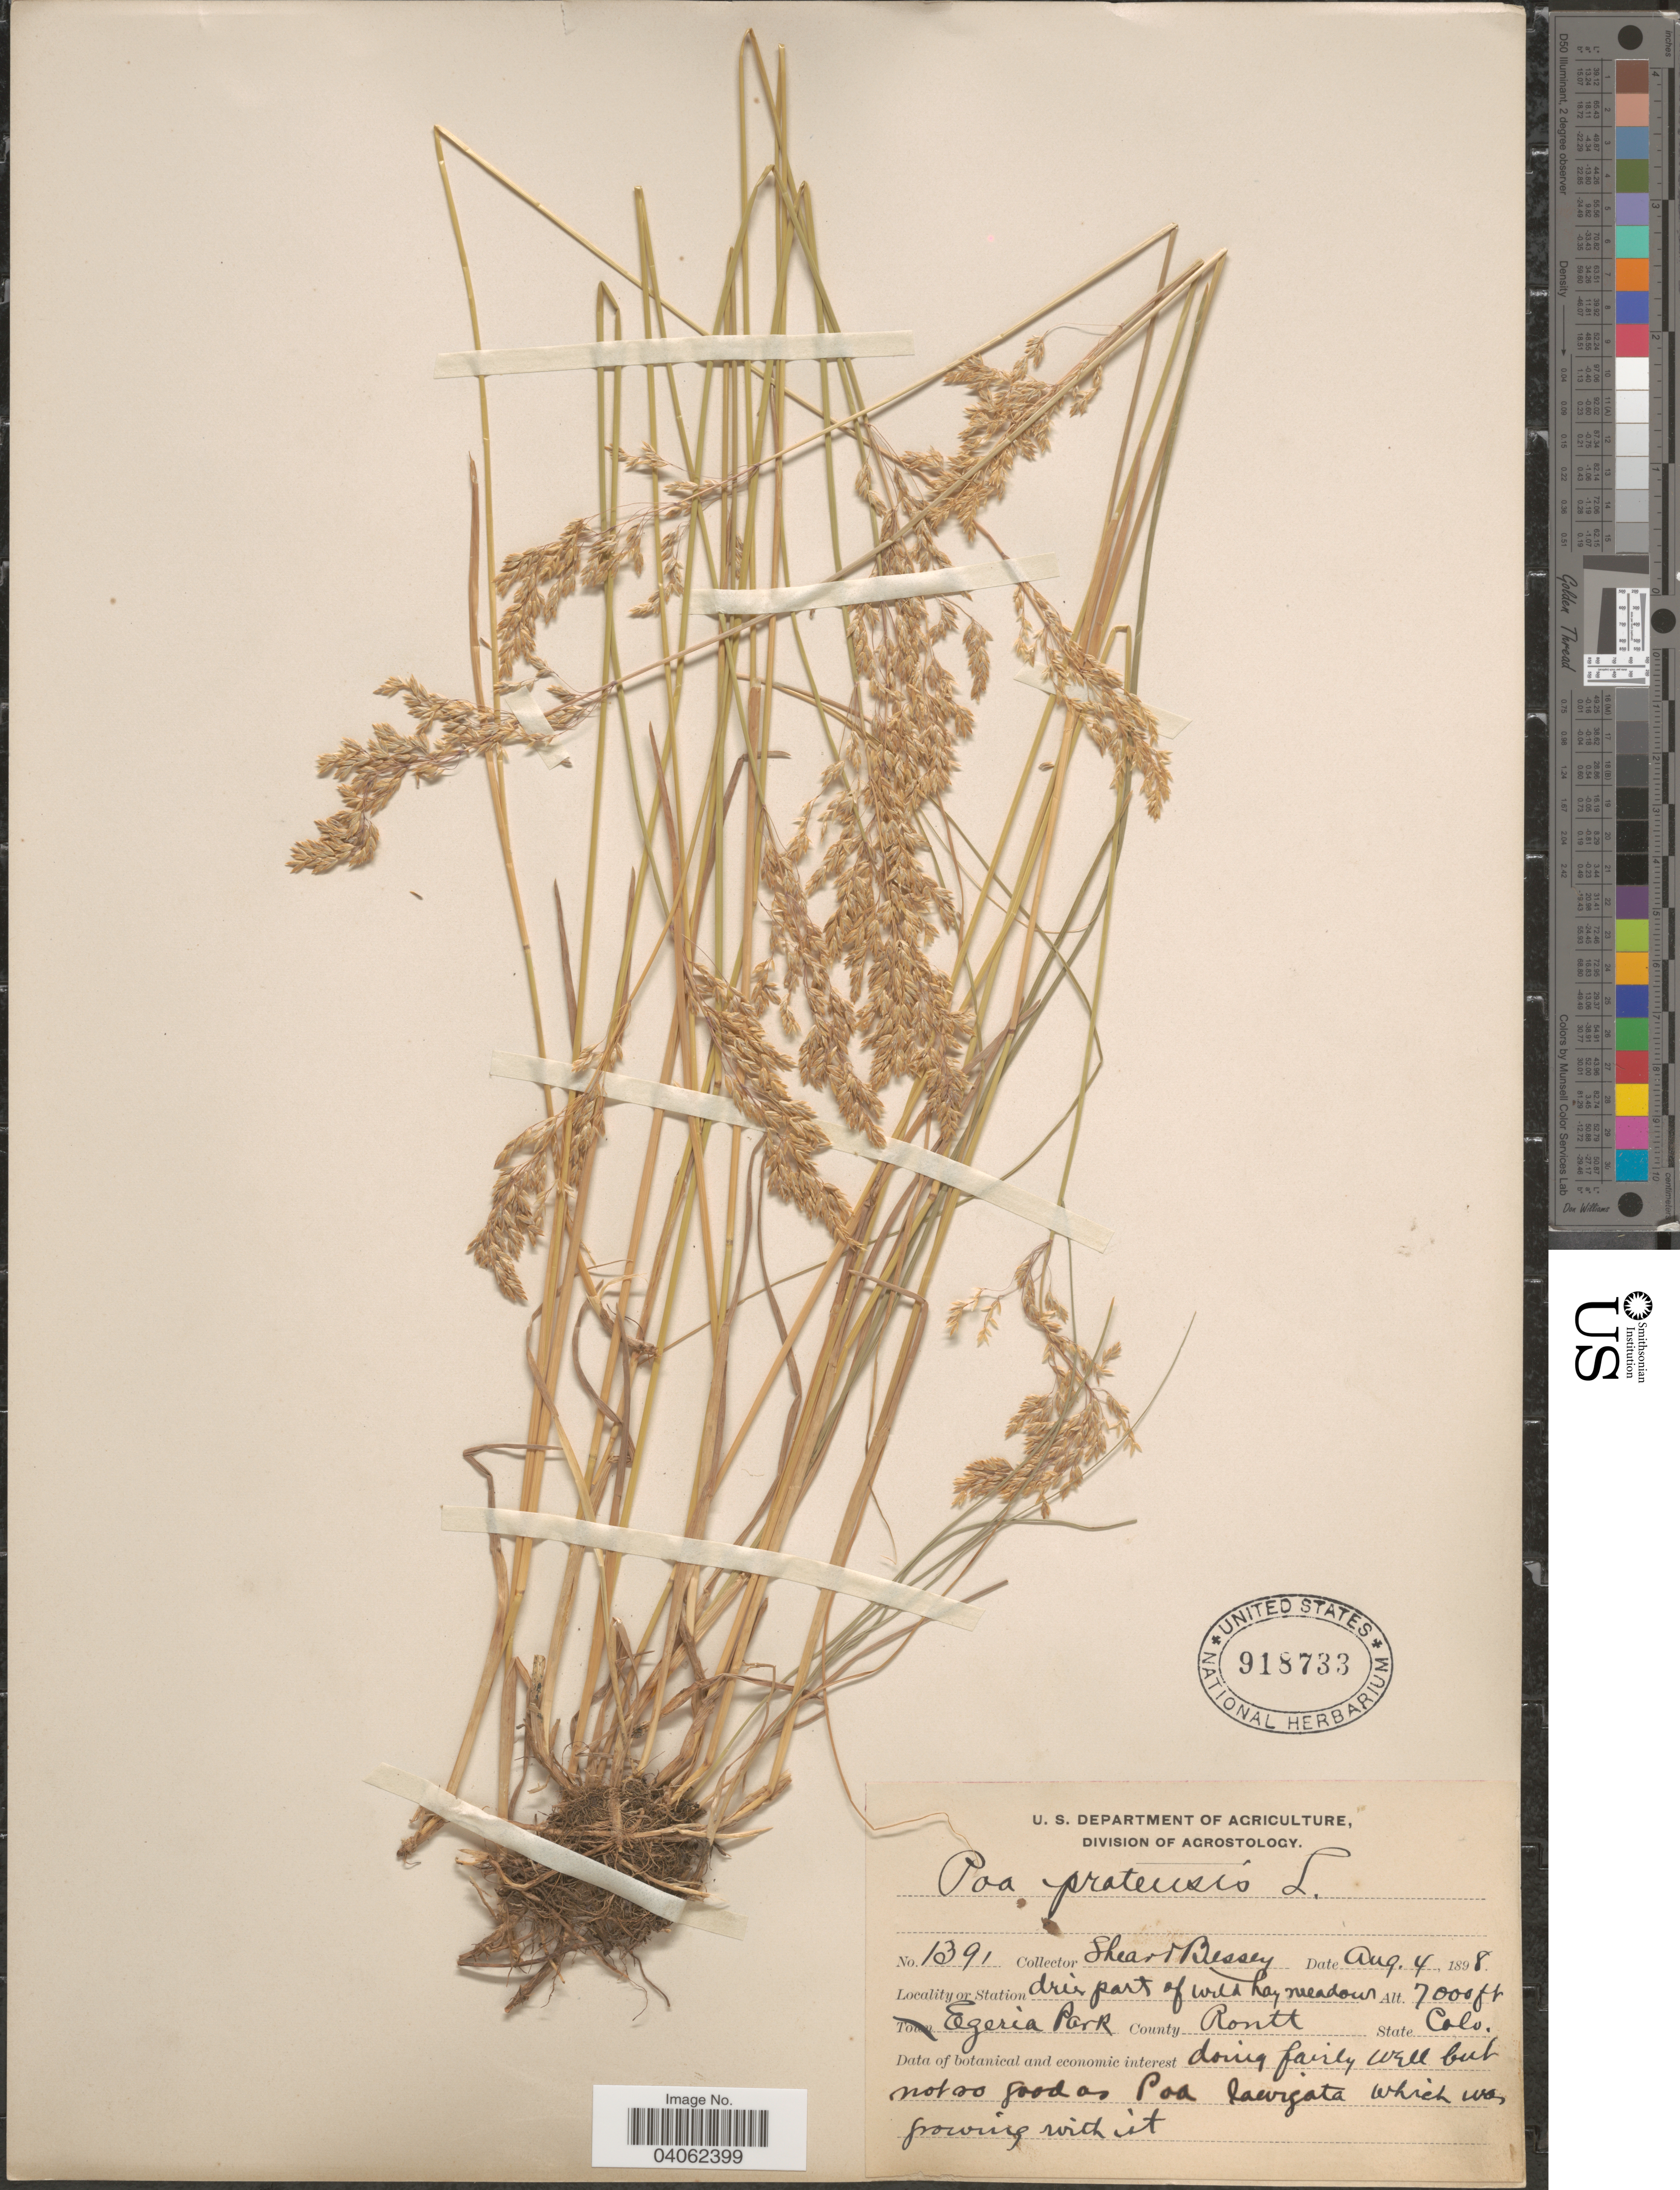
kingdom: Plantae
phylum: Tracheophyta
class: Liliopsida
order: Poales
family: Poaceae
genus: Poa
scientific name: Poa pratensis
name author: L.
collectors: -- Shear & -. Bessey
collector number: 1391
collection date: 1898-08-04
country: United States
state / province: Colorado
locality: Egeria Park. County Routt.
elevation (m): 2134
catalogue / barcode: US 918733